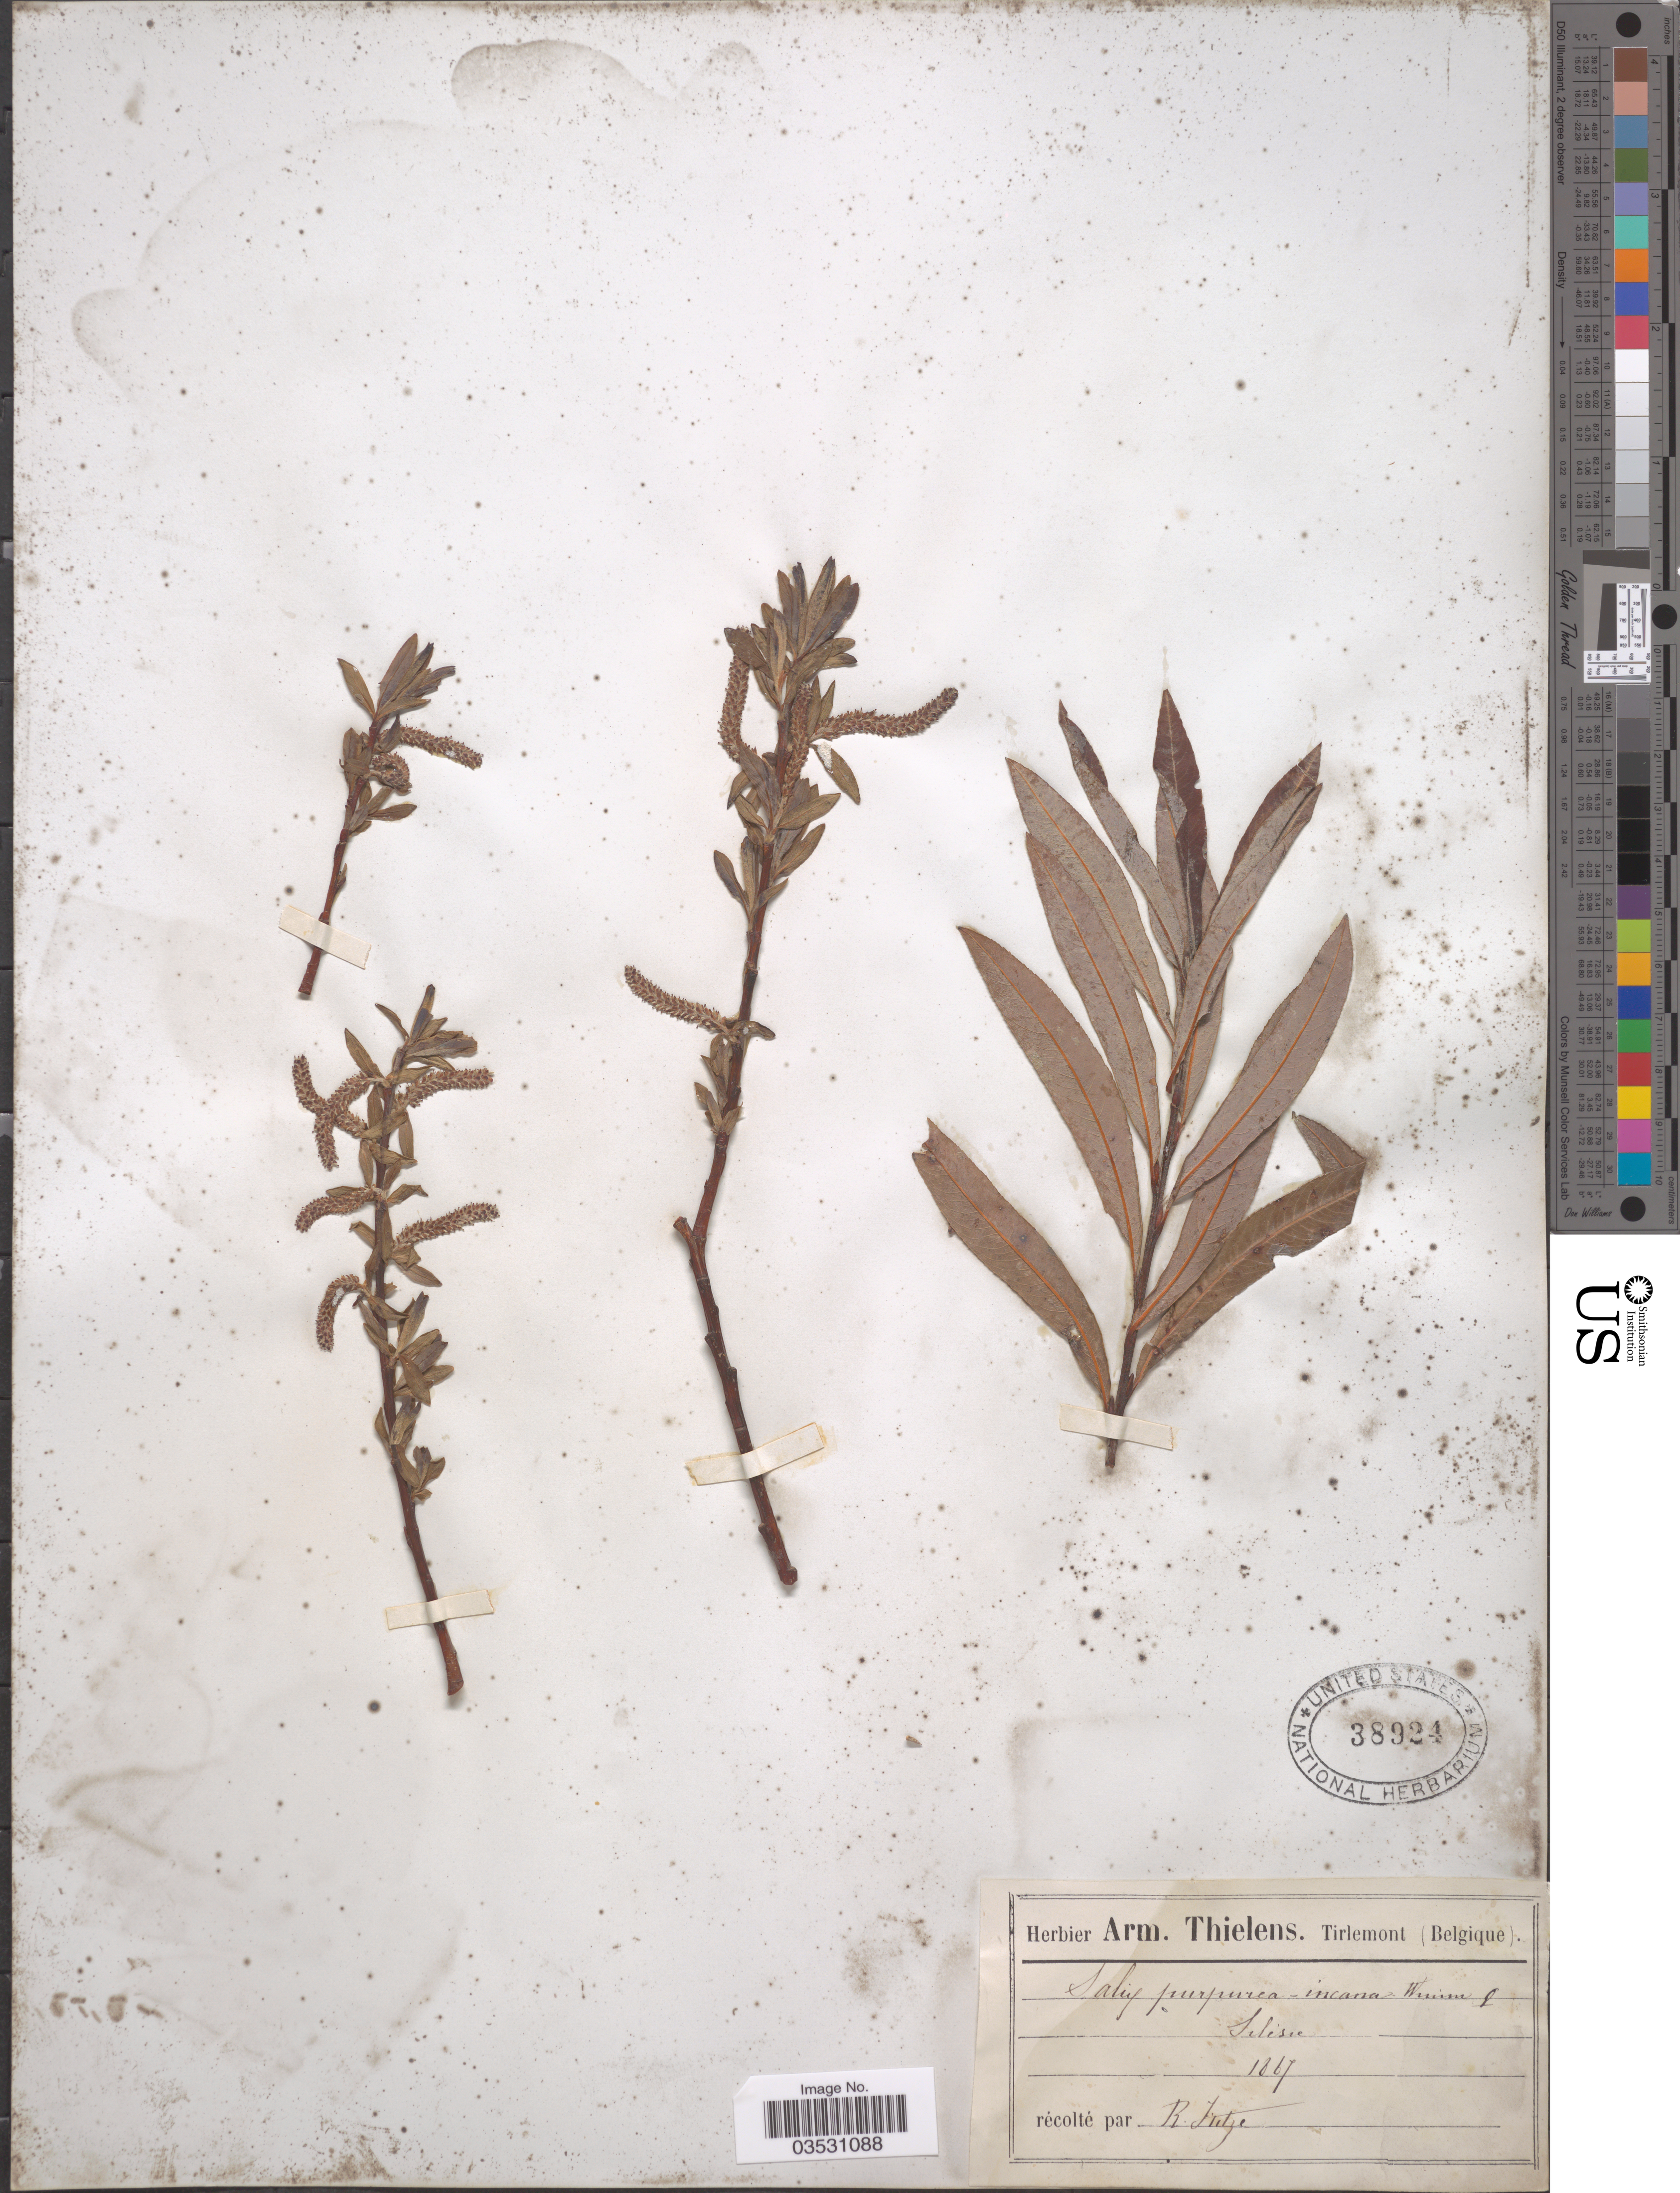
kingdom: Plantae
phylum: Tracheophyta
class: Magnoliopsida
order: Malpighiales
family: Salicaceae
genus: Salix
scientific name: Salix purpurea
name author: L.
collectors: R. Fritze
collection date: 1867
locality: Silesie.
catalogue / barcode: US 38924